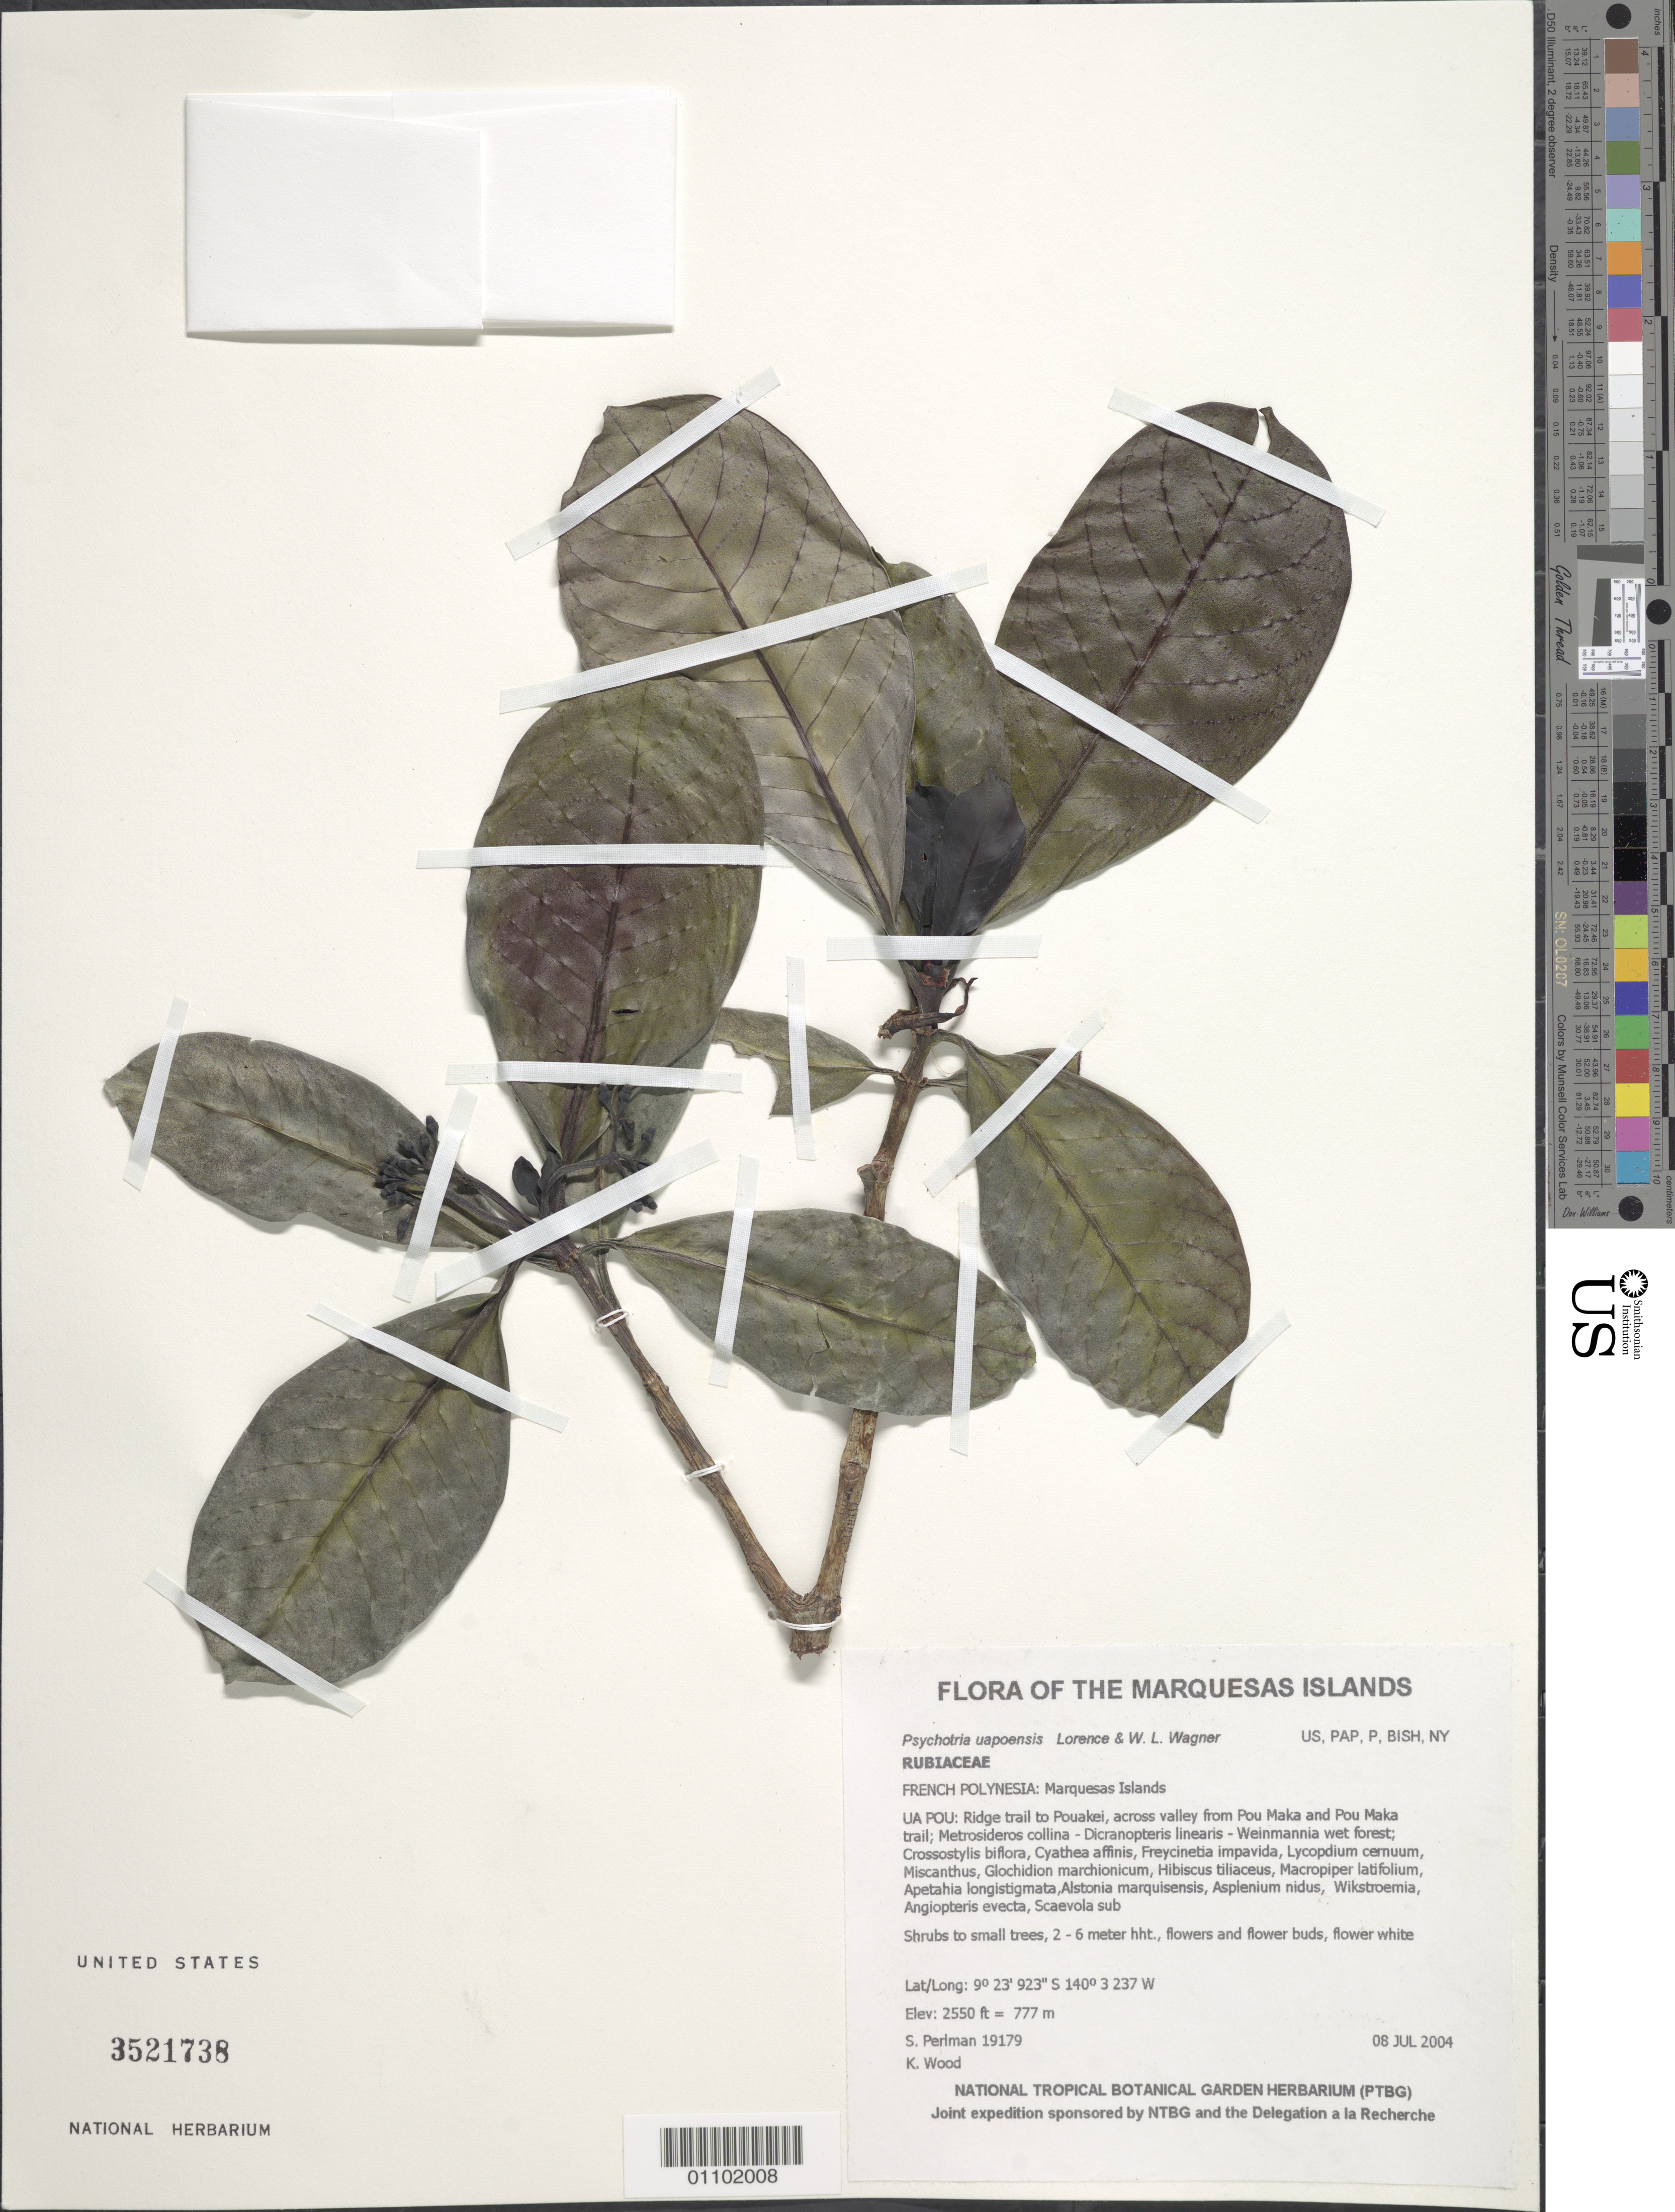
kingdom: Plantae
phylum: Tracheophyta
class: Magnoliopsida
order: Gentianales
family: Rubiaceae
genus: Psychotria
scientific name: Psychotria uapoensis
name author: Lorence & W.L. Wagner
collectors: S. P. Perlman & K. R. Wood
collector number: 19179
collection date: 2004-07-08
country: French Polynesia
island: Ua Pou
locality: Ridge trail to Pouakei, across valley from Pou Maka and Pou Maka trail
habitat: Metrosideros collina - Dicranopteris linearis - Weinmannia wet forest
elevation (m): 777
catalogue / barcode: US 3521738